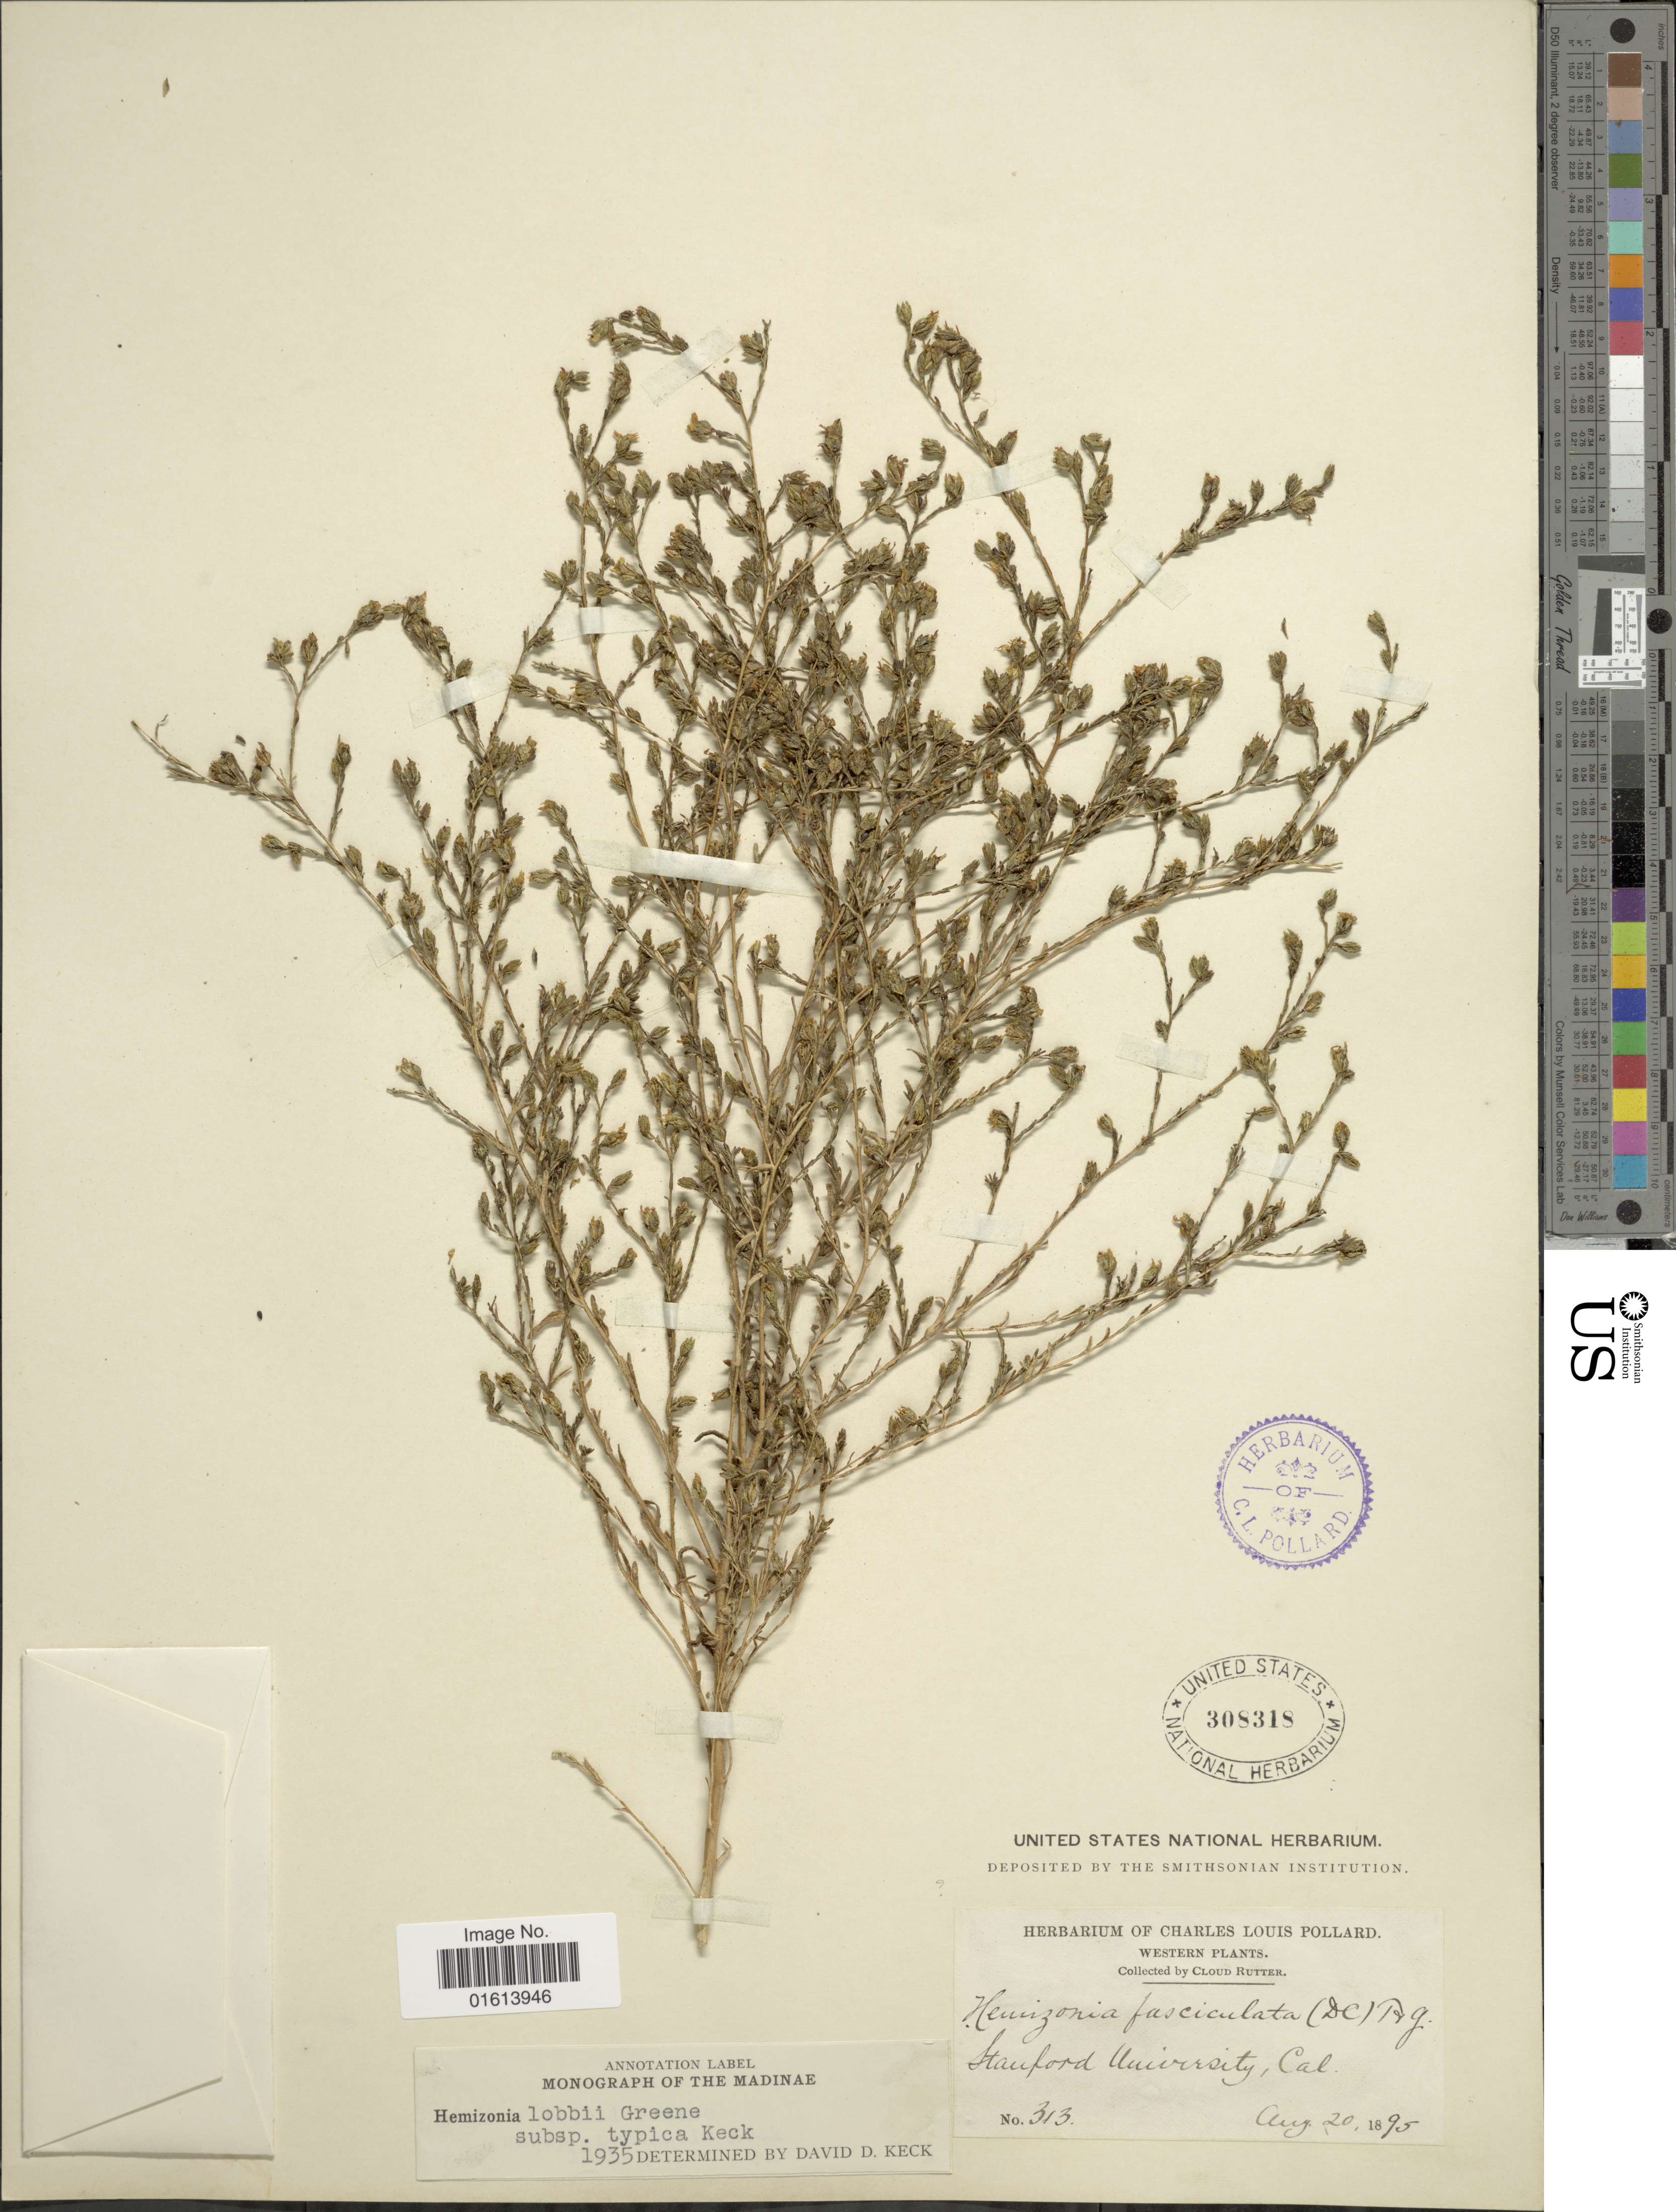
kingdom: Plantae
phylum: Tracheophyta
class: Magnoliopsida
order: Asterales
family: Asteraceae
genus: Deinandra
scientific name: Deinandra lobbii subsp. lobbii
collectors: C. Rutter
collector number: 313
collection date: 1895-08-20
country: United States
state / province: California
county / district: Santa Clara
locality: Western, Stanford University, Cal.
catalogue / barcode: US 308318